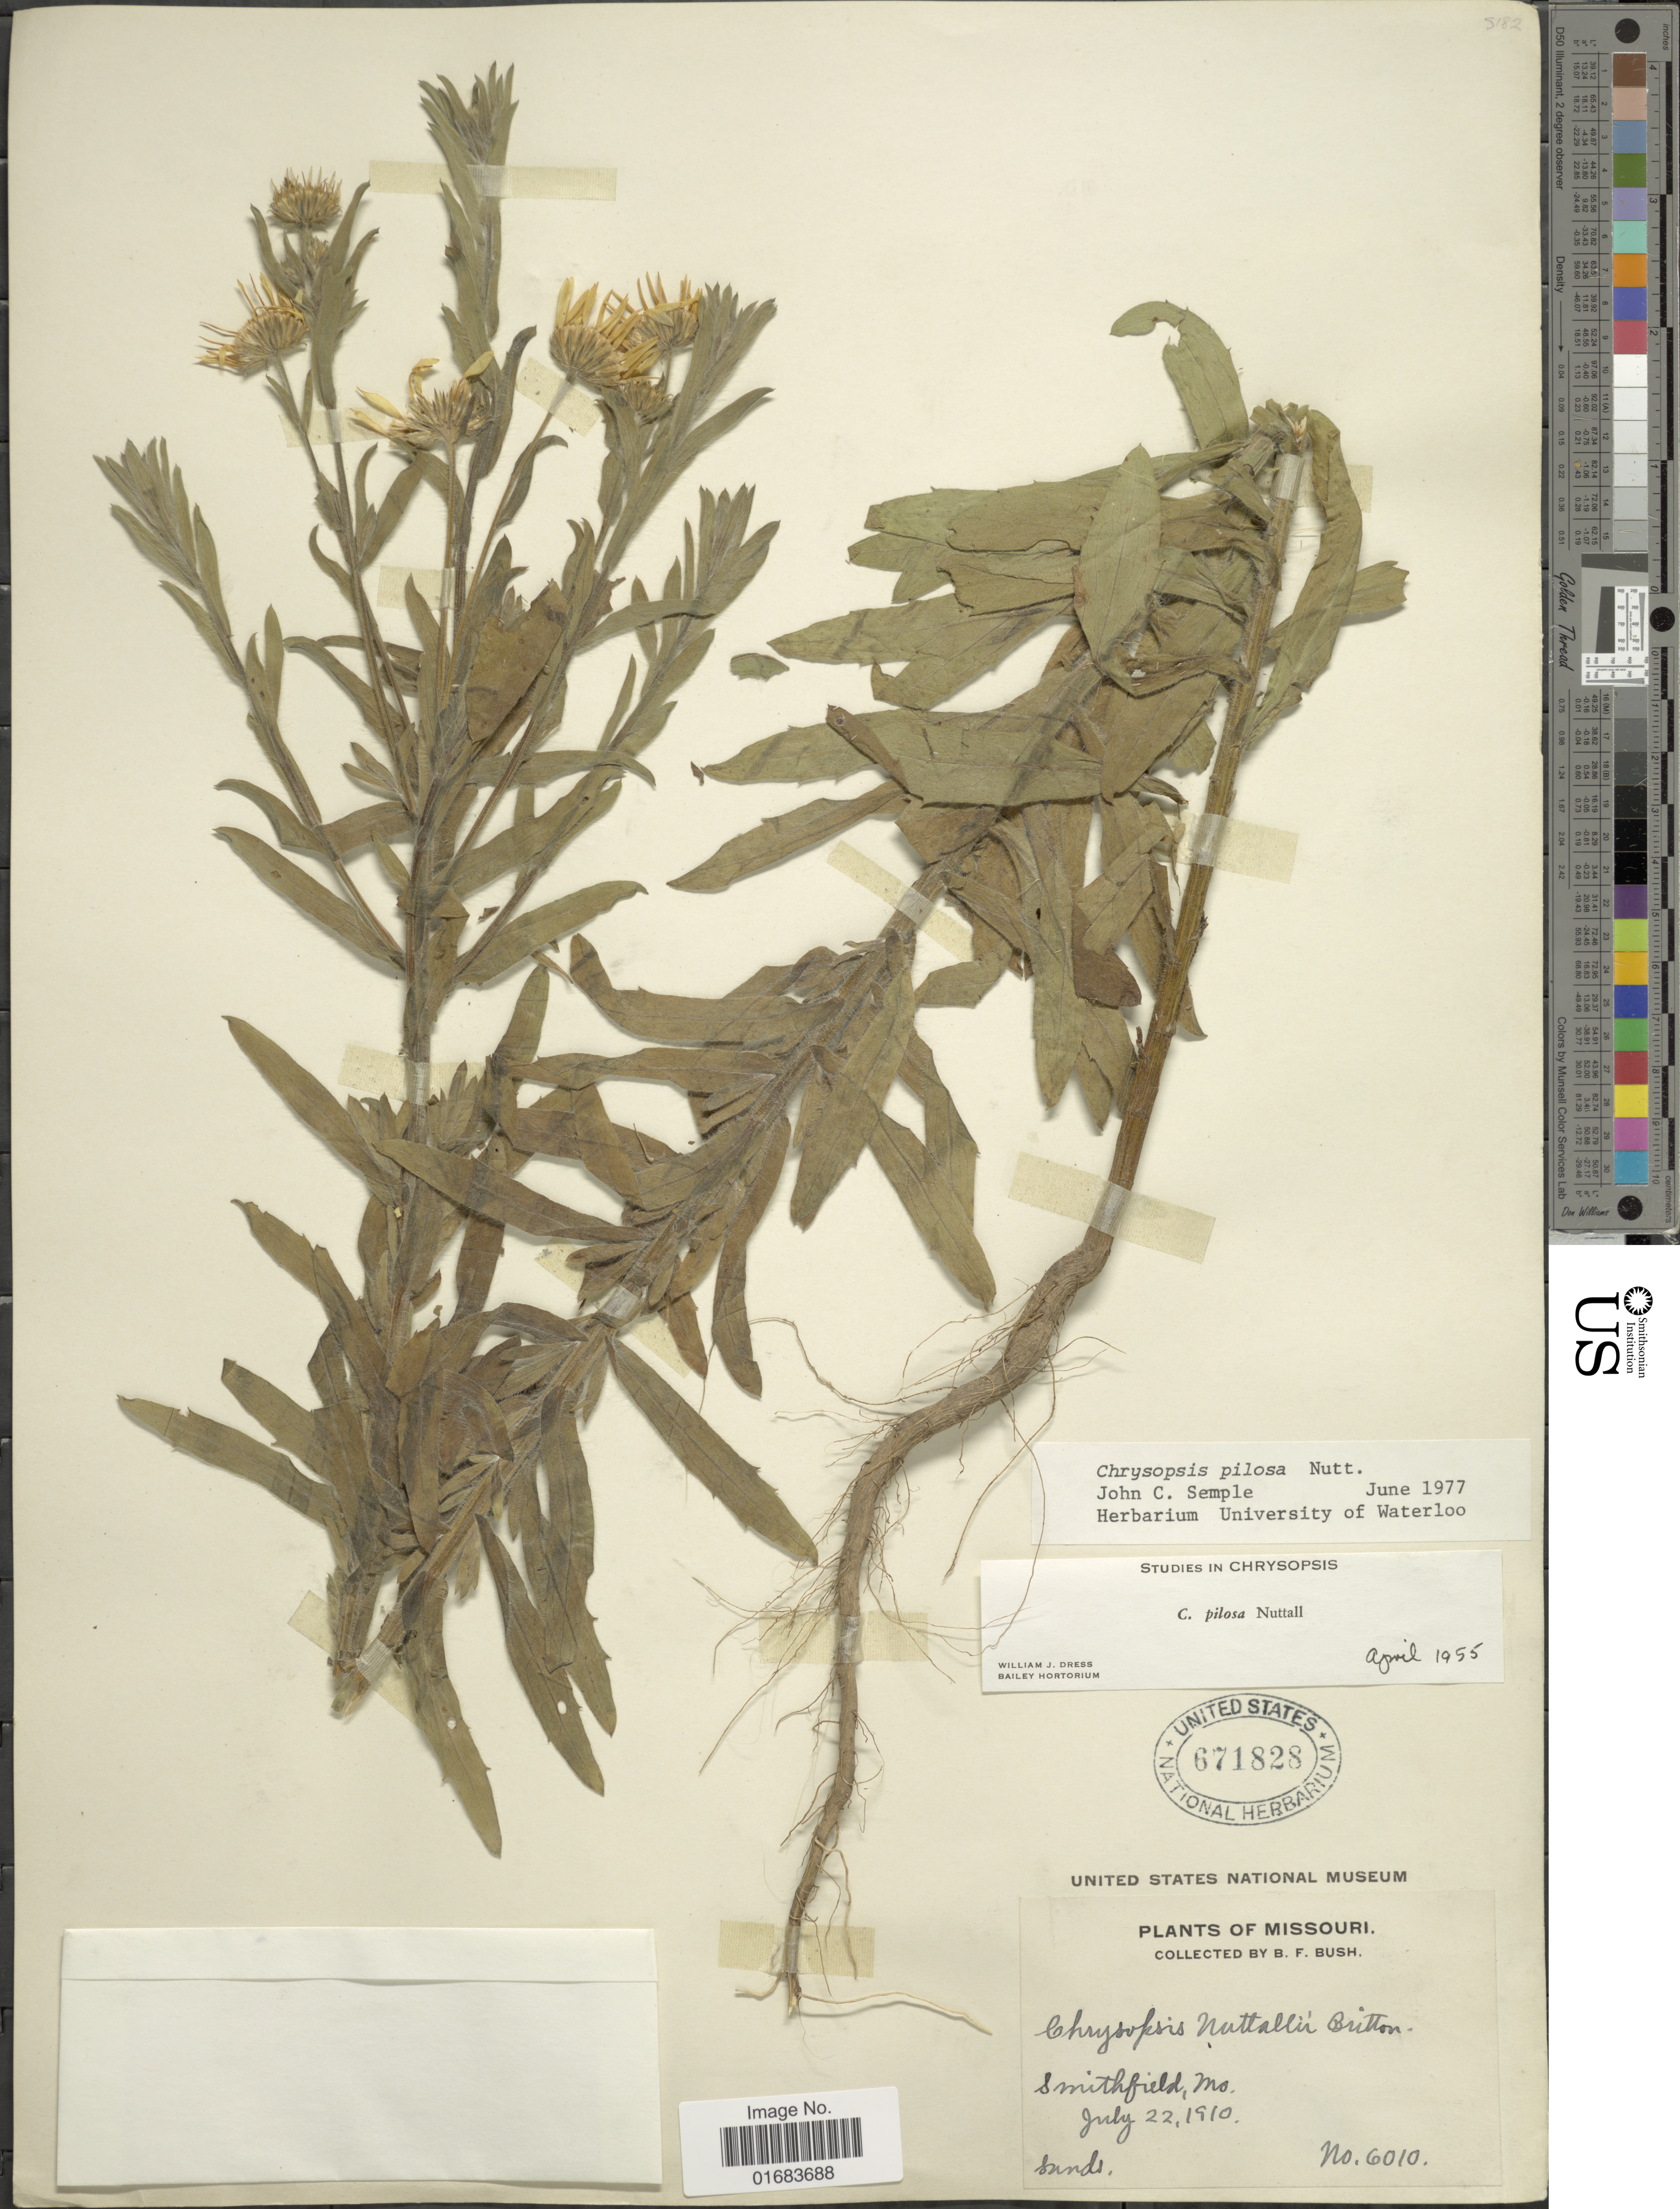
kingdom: Plantae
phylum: Tracheophyta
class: Magnoliopsida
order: Asterales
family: Asteraceae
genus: Chrysopsis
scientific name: Chrysopsis pilosa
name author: Nutt.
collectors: B. F. Bush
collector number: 6010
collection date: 1910-07-22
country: United States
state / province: Missouri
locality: Smithfield, Mo.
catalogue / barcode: US 671828